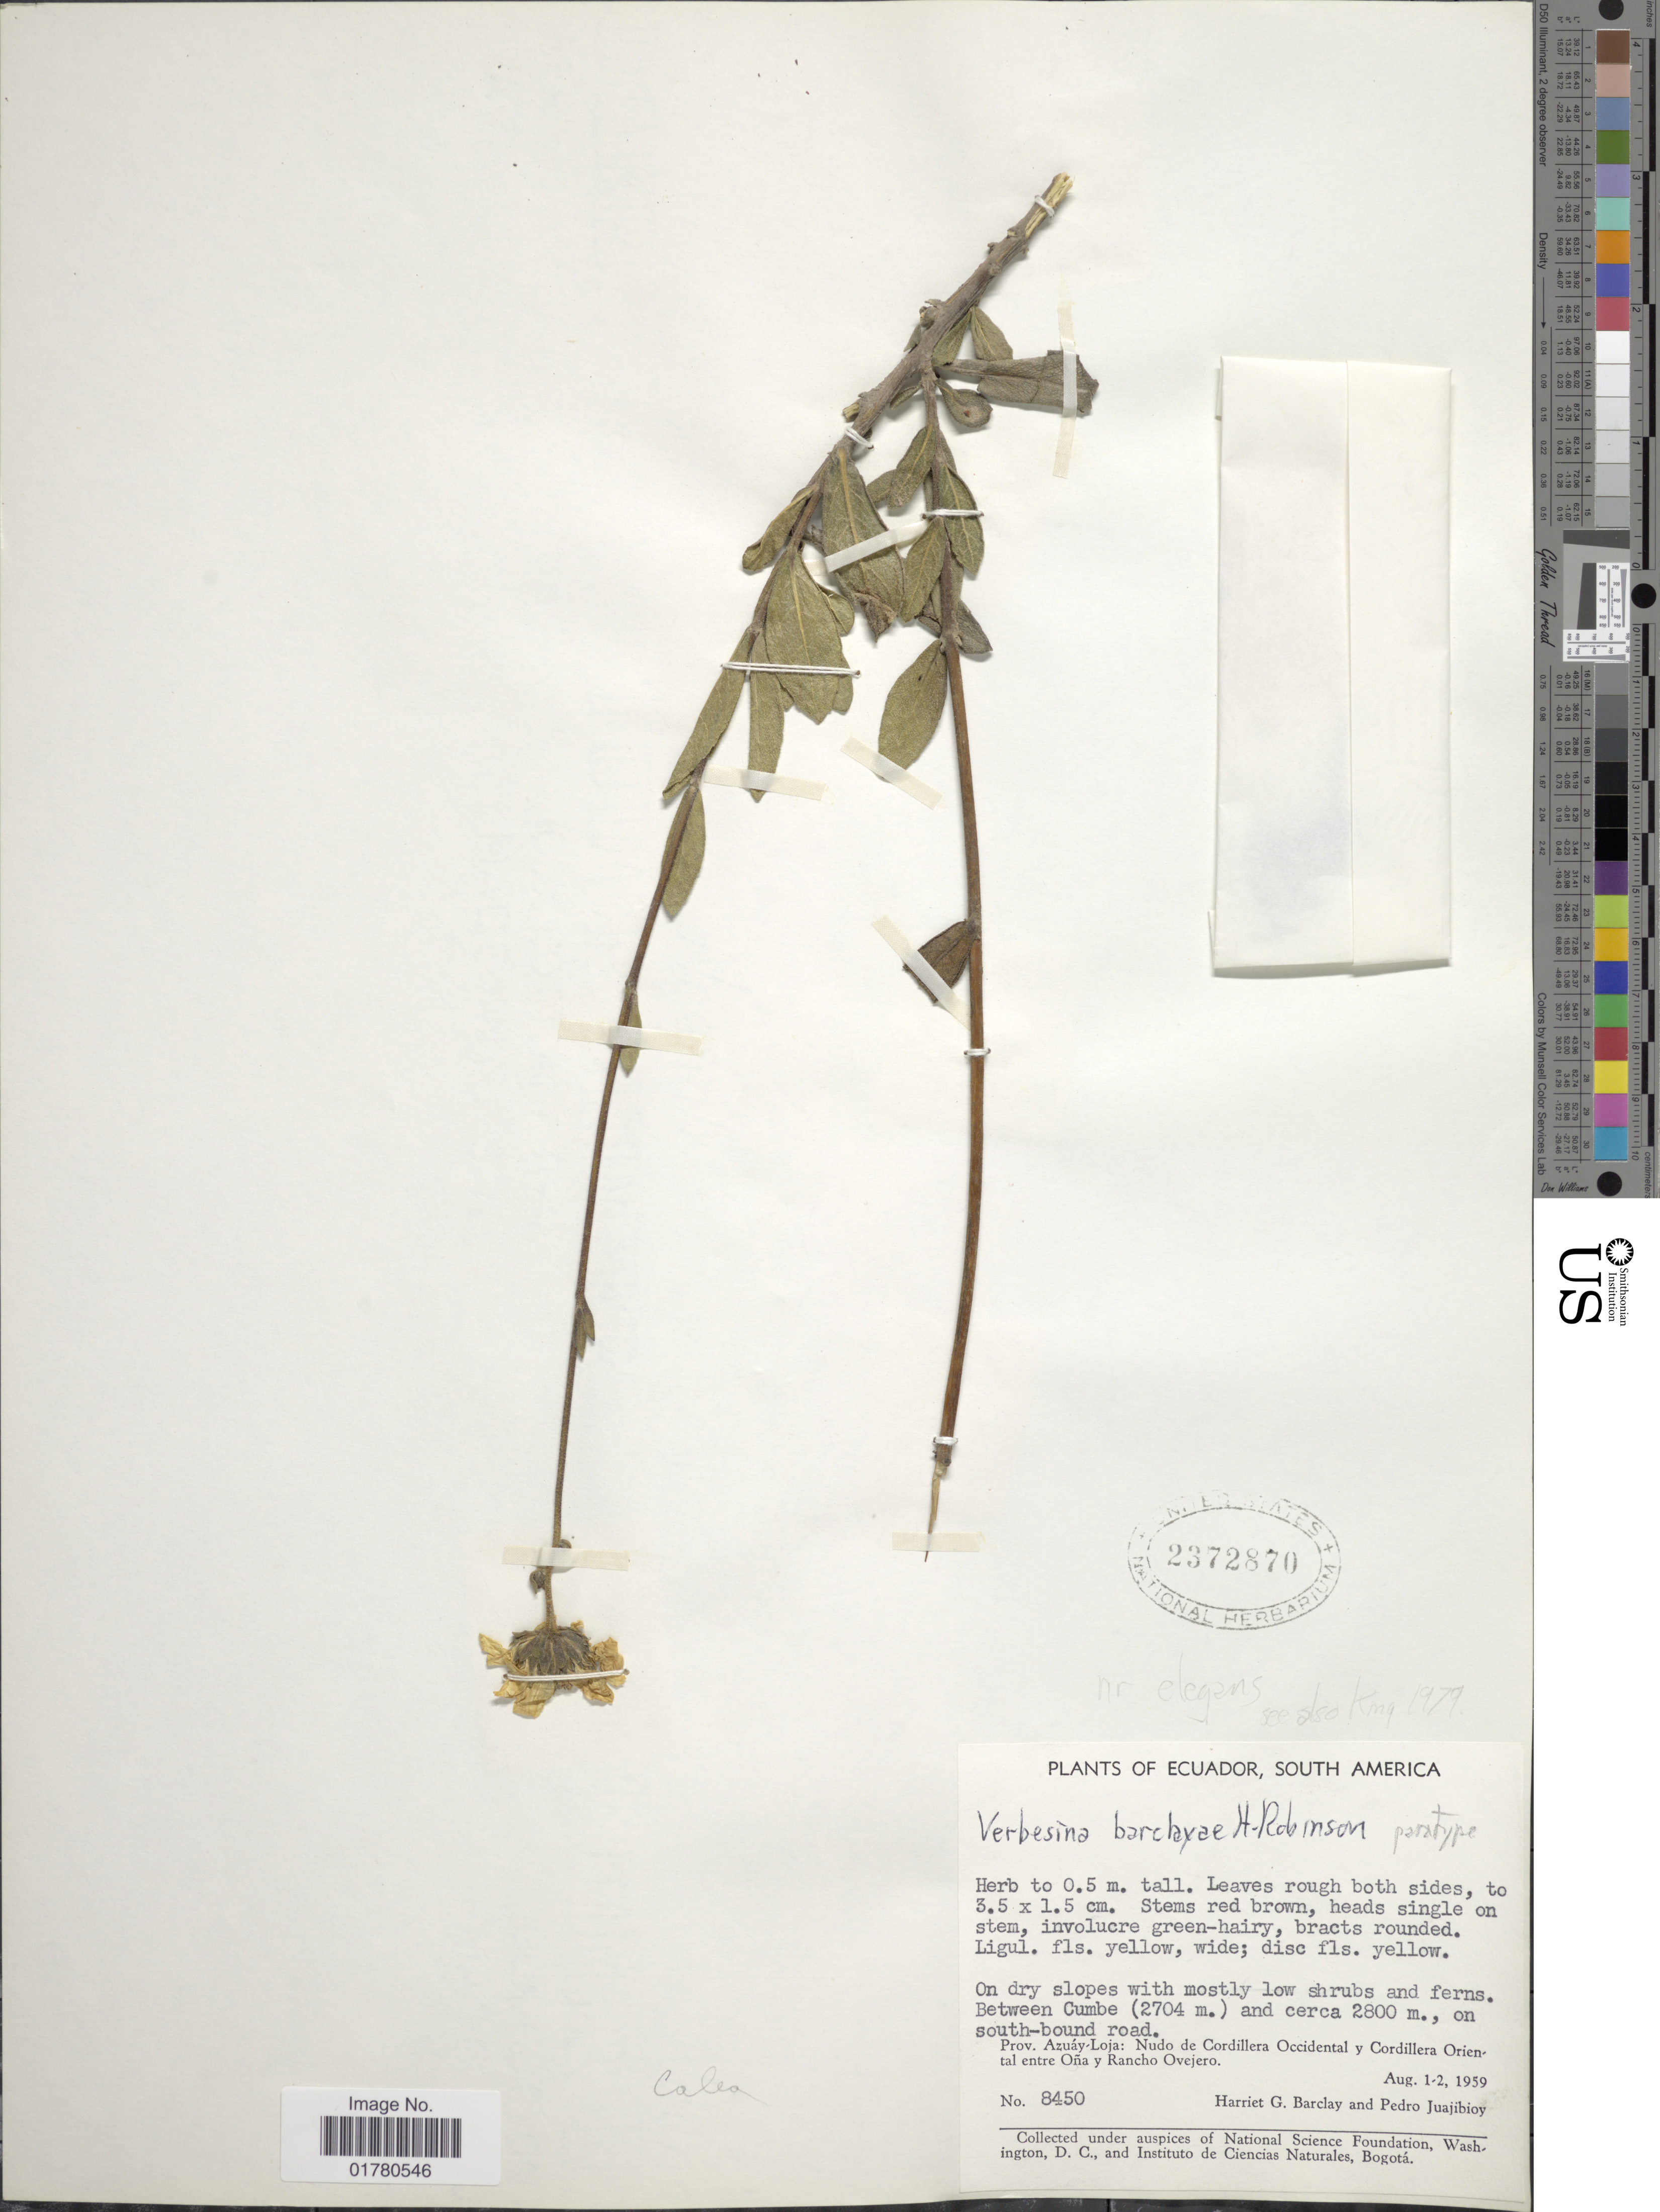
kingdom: Plantae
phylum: Tracheophyta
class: Magnoliopsida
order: Asterales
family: Asteraceae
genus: Verbesina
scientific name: Verbesina barclayae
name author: H. Rob.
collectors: H. G. Barclay & P. Juajibioy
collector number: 8450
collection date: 1959-08-01/1959-08-02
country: Ecuador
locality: Between Cumbe, on south-bound road, Prov. Azuáy-Loja: Nudo de Cordillera Occidental y Cordillra Oriental entre Oña y Rancho Ovejero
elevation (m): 2704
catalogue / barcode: US 2372870